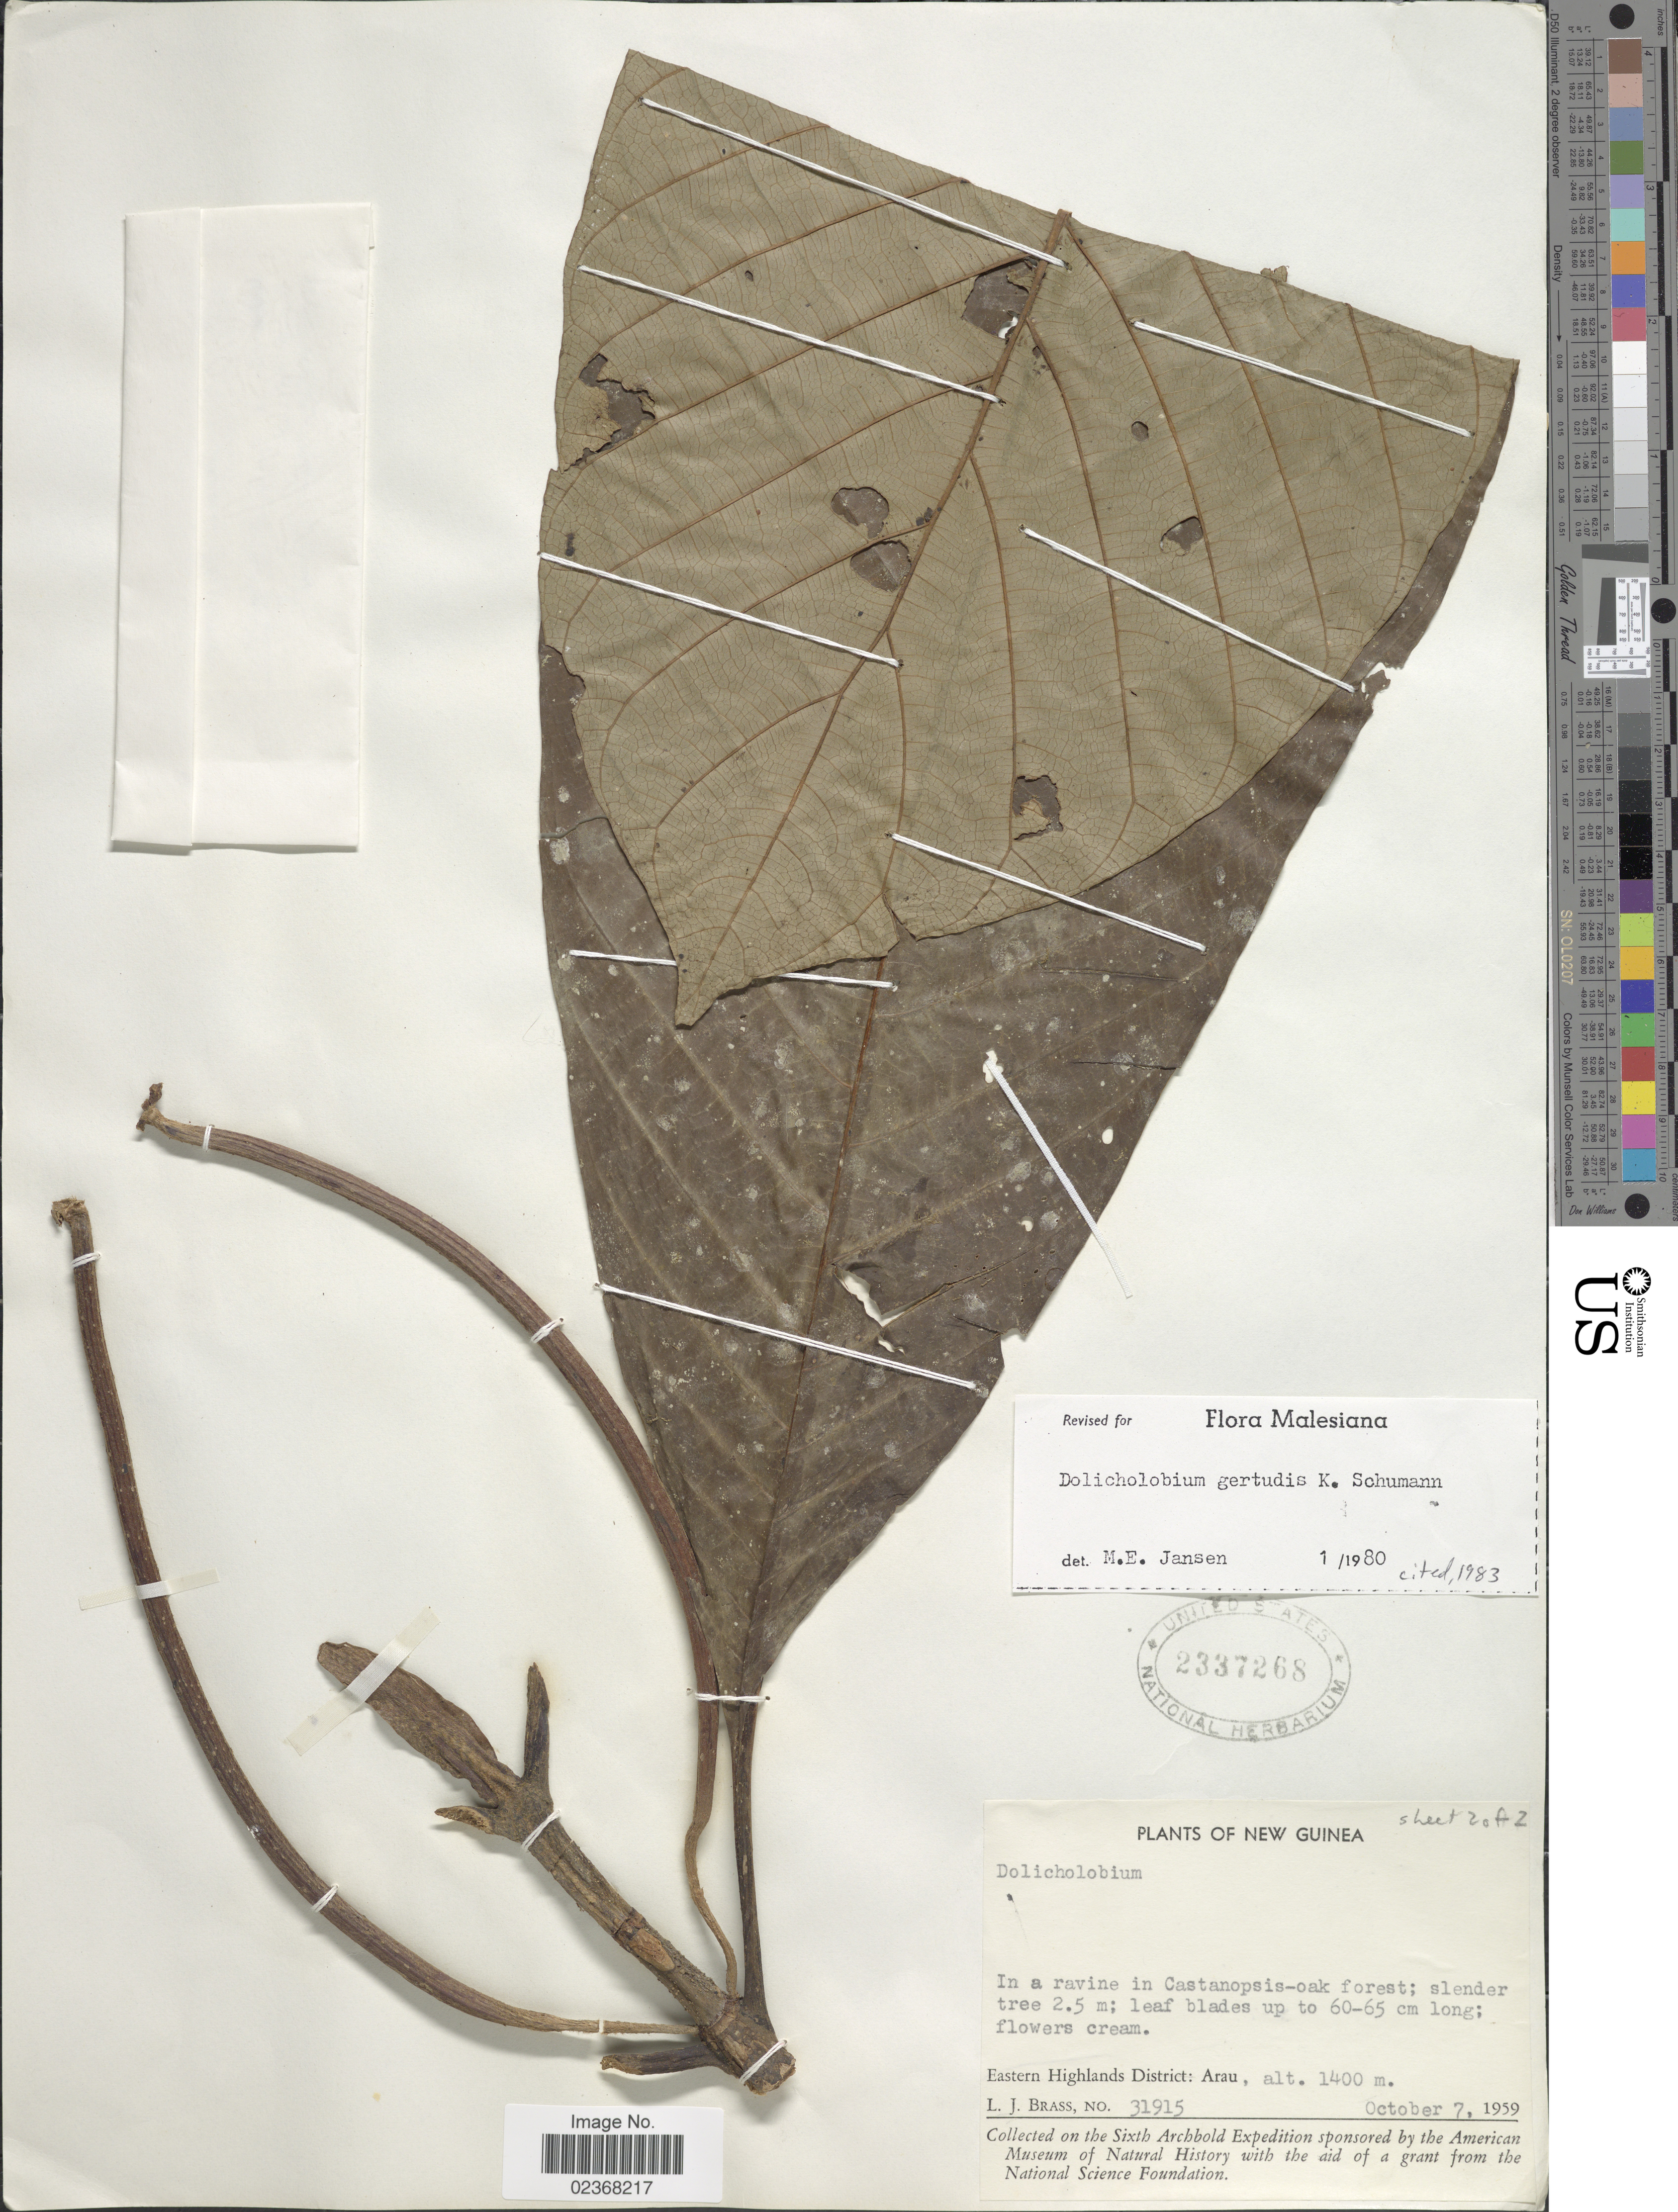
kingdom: Plantae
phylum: Tracheophyta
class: Magnoliopsida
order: Gentianales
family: Rubiaceae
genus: Dolicholobium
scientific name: Dolicholobium gertrudis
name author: K. Schum.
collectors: L. J. Brass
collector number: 31915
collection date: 1959-10-07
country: Papua New Guinea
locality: New Guinea, Eastern Highlands District: Arua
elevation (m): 1400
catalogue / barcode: US 2337268